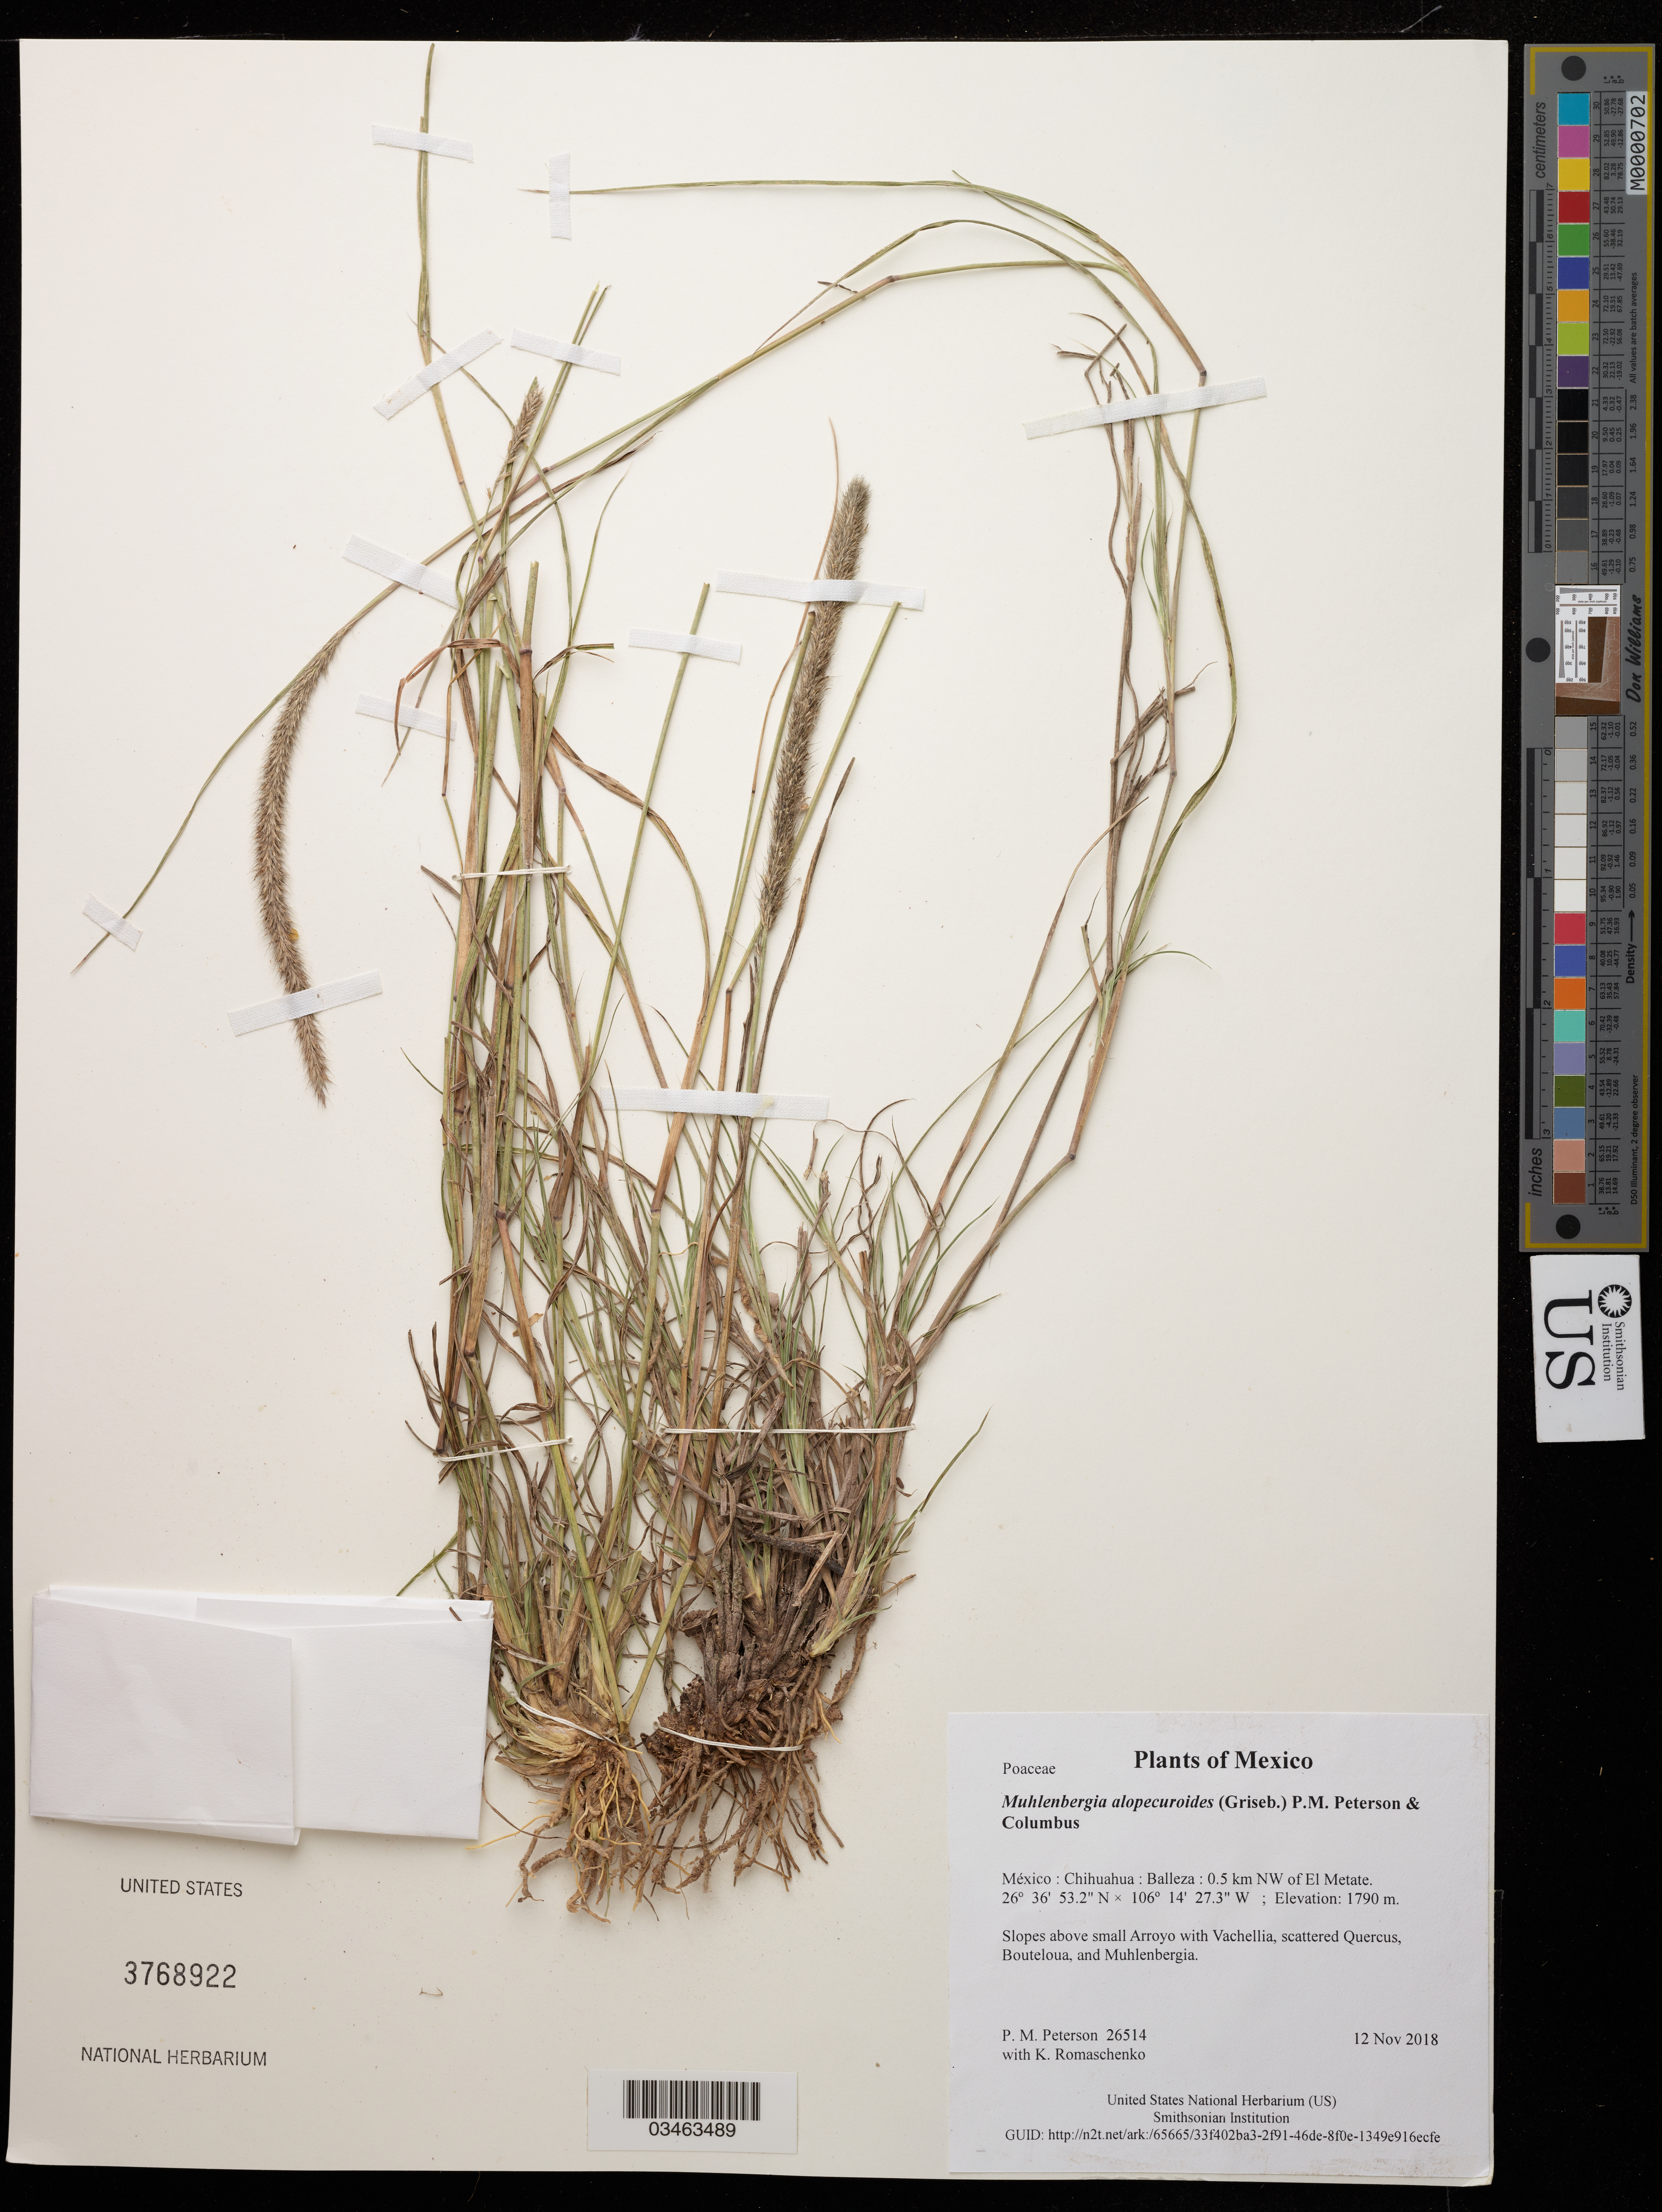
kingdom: Plantae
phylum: Tracheophyta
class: Liliopsida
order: Poales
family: Poaceae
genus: Muhlenbergia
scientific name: Muhlenbergia alopecuroides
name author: (Griseb.) P.M. Peterson & Columbus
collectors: P. M. Peterson & K. Romaschenko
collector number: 26514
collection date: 2018-11-12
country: México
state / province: Chihuahua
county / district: Balleza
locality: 0.5 km NW of El Metate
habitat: Slopes above small Arroyo with Vachellia, scattered Quercus, Bouteloua, and Muhlenbergia.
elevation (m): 1790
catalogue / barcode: US 3768922